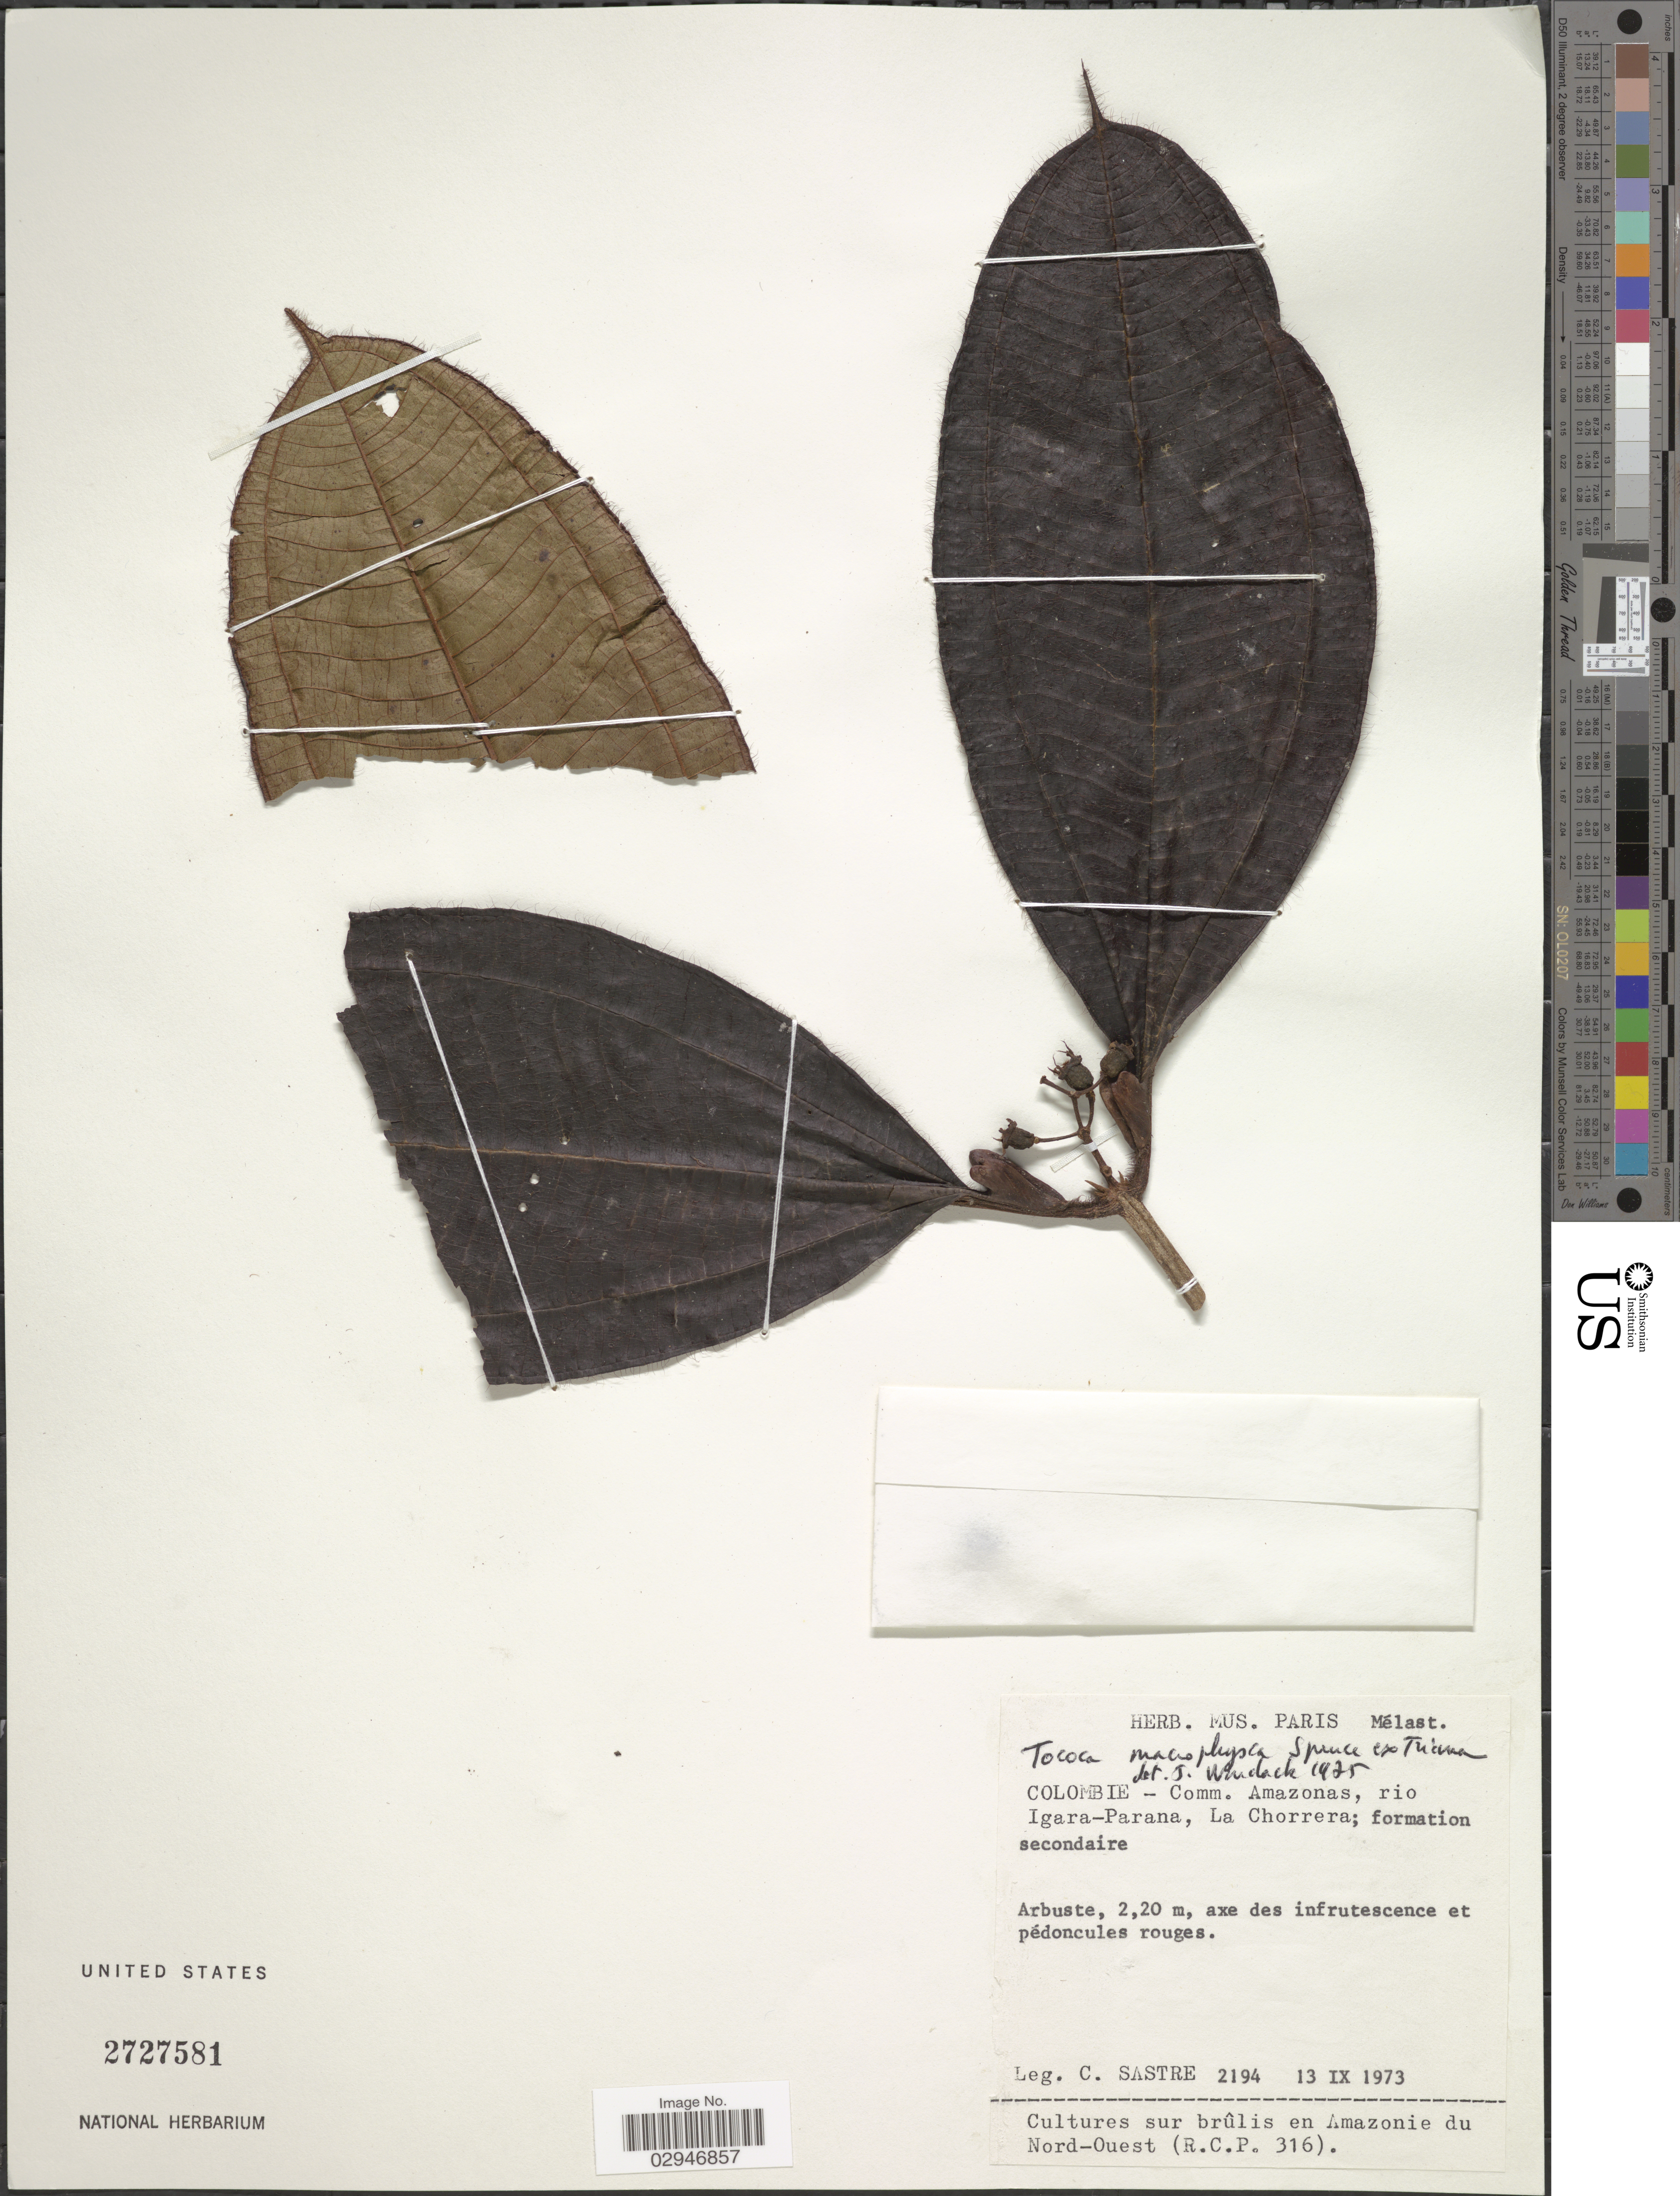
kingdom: Plantae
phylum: Tracheophyta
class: Magnoliopsida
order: Myrtales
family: Melastomataceae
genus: Tococa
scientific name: Tococa macrophysca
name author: Spruce ex Triana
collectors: C. Sastre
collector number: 2194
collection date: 1973-09-13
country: Colombia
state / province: Amazônas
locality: Colombie - Comm. Amazonas, rio Igara-Parana, La Chorrera.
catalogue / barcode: US 2727581